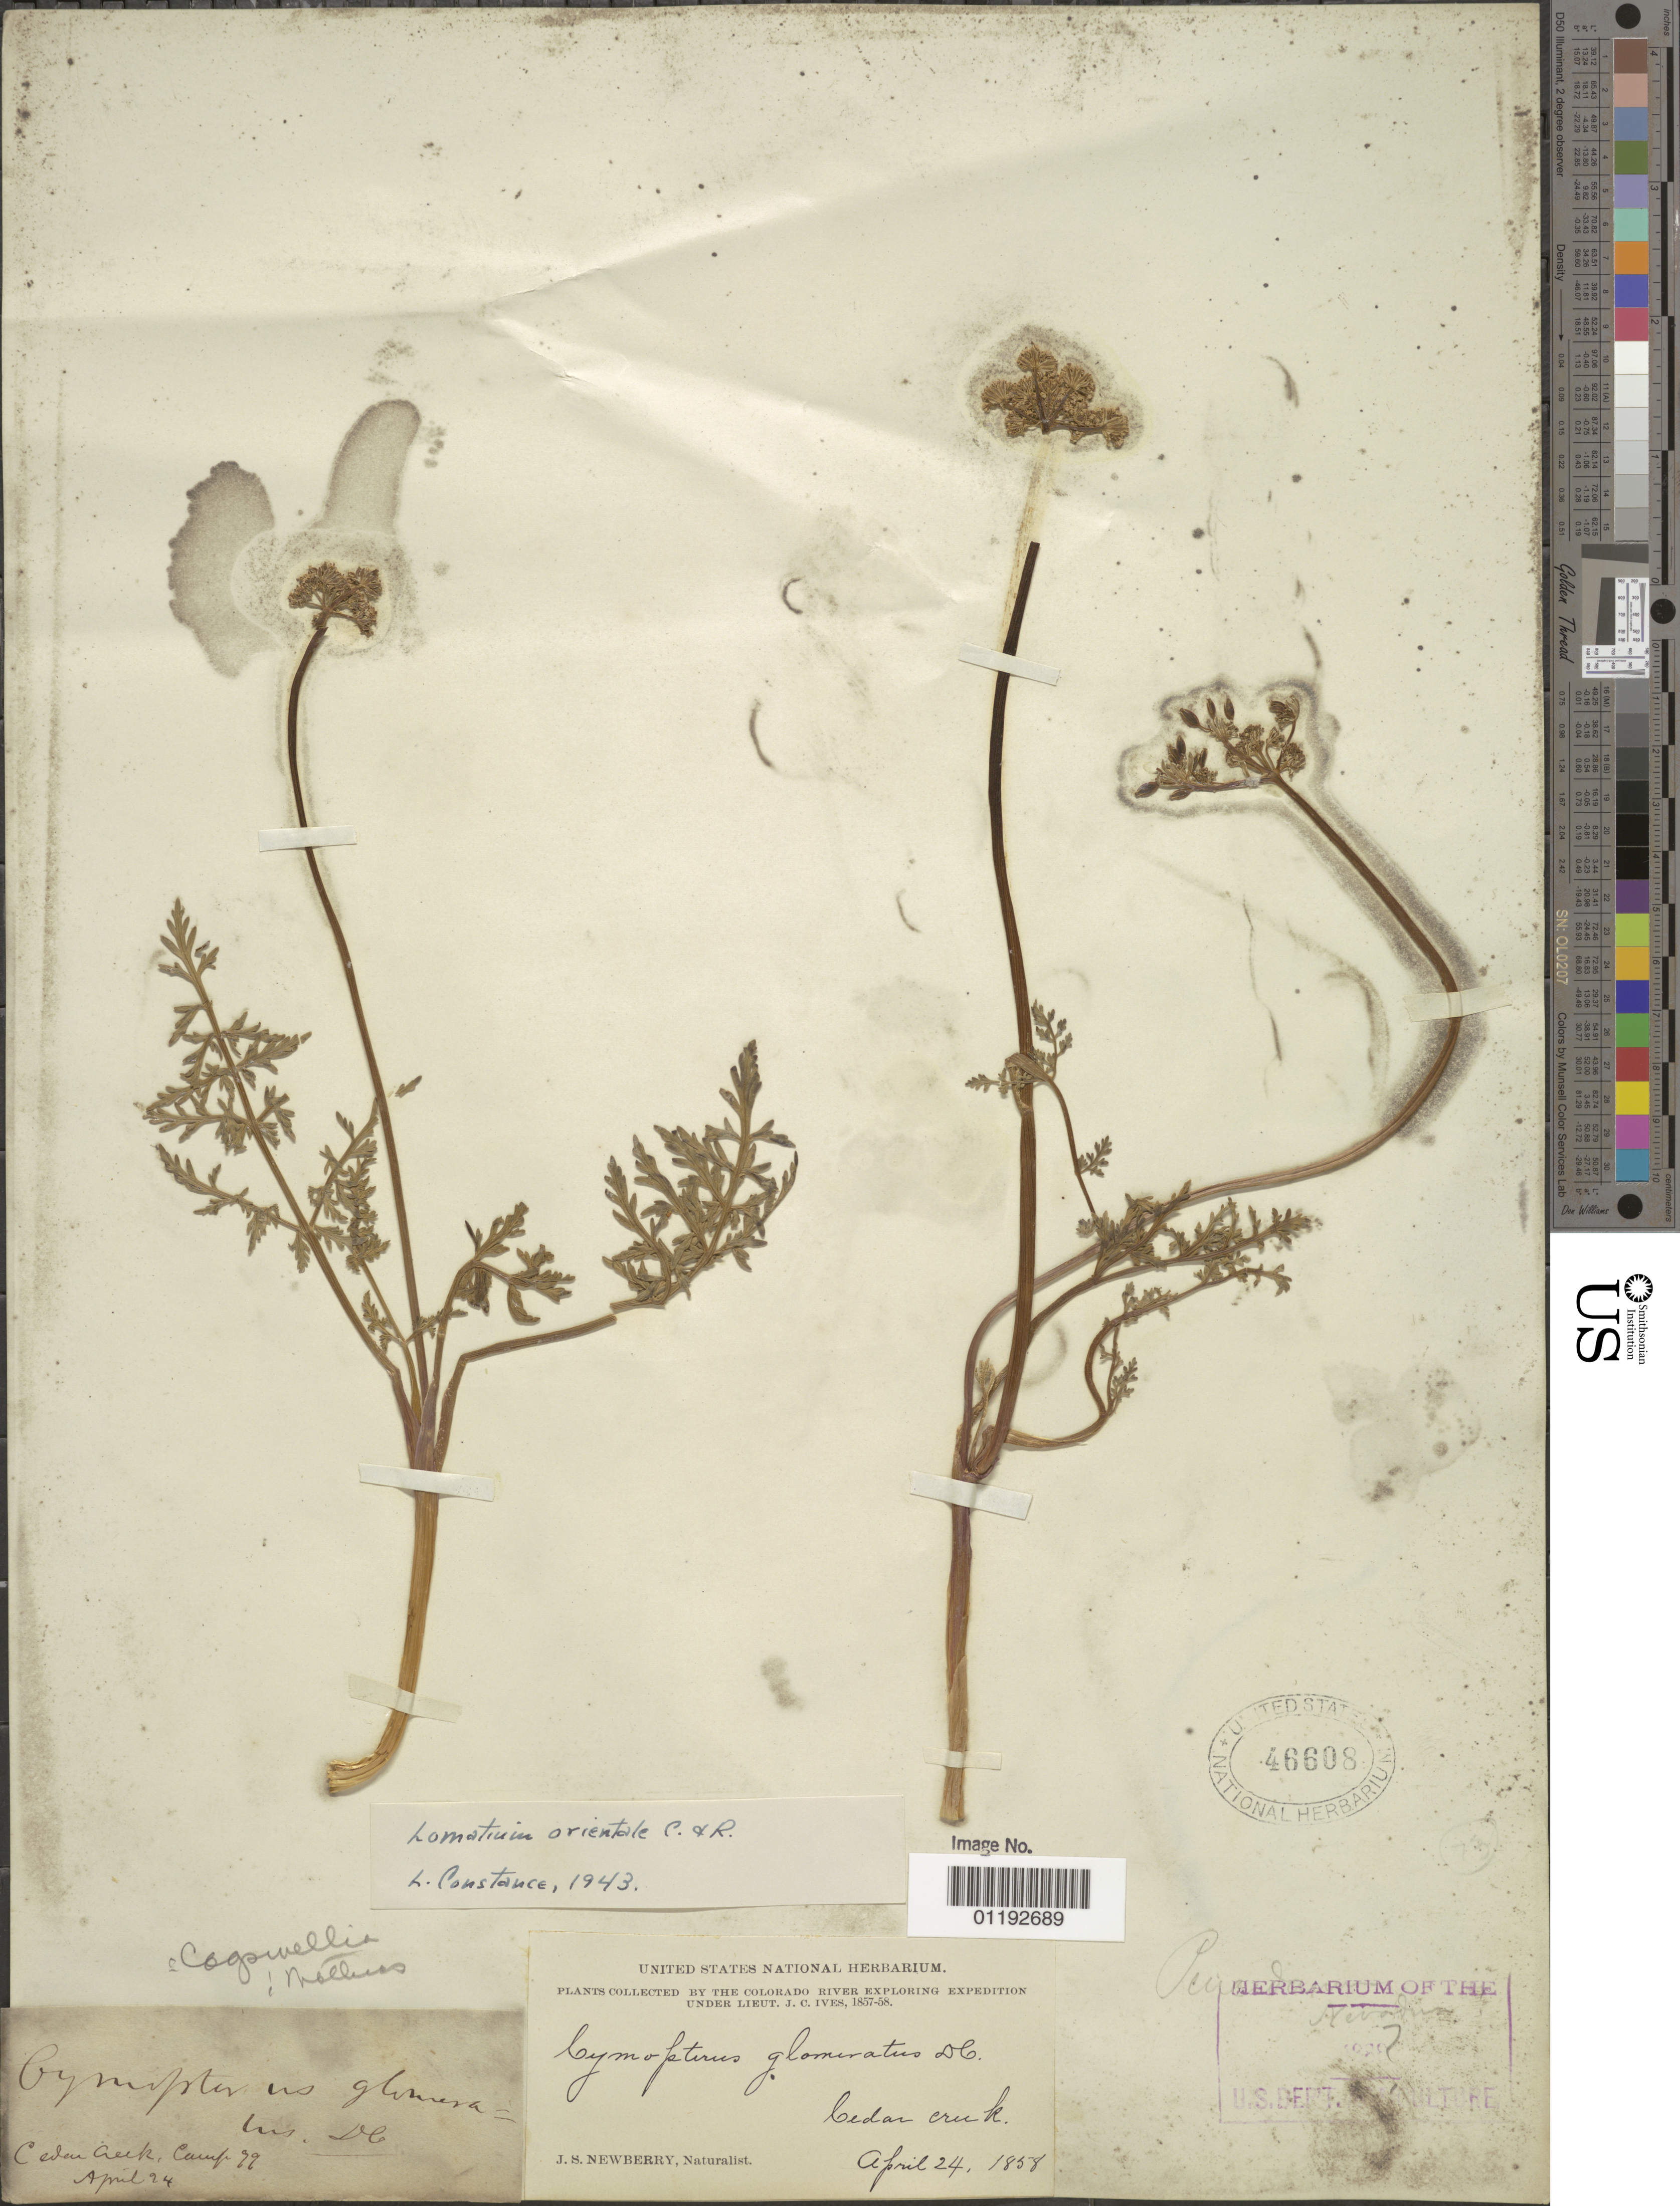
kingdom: Plantae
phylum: Tracheophyta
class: Magnoliopsida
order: Apiales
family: Apiaceae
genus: Lomatium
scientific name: Lomatium orientale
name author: J.M. Coult. & Rose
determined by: Constance, L., (UC), University of California Berkeley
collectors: J. S. Newberry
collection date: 1858-04-24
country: United States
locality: Cedar Creek, Camp 99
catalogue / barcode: US 46608